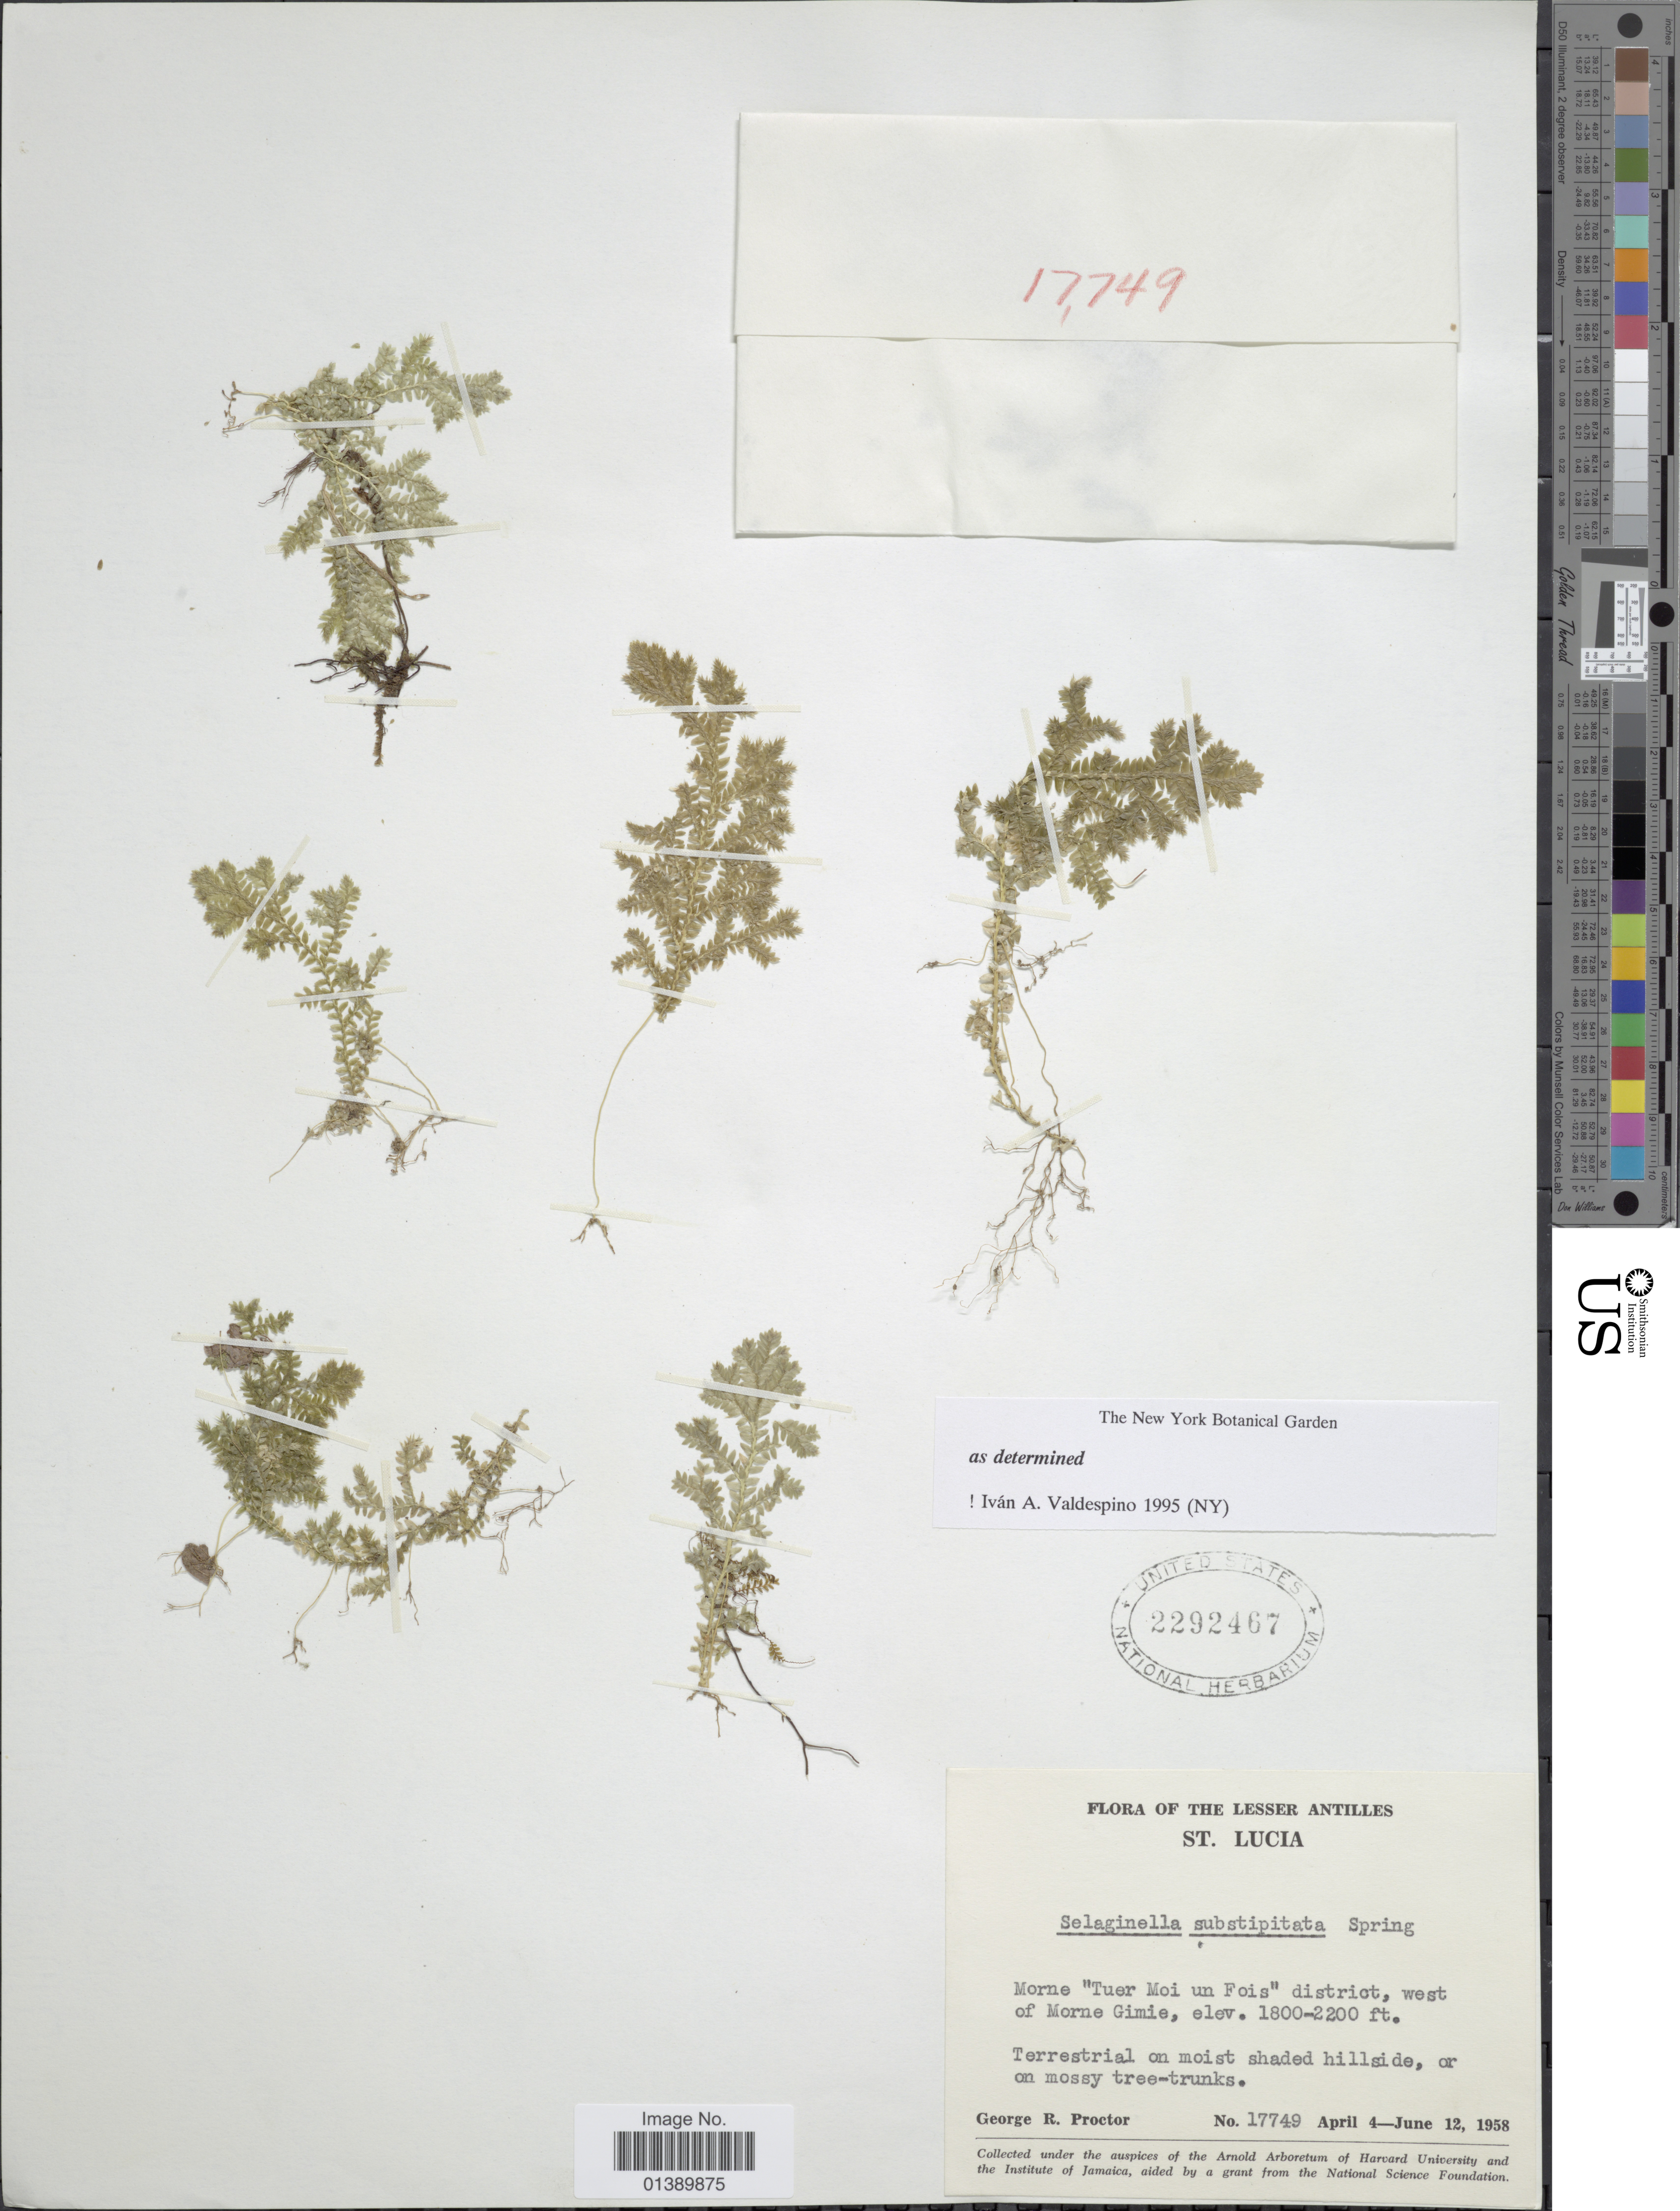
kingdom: Plantae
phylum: Tracheophyta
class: Lycopodiopsida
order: Selaginellales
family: Selaginellaceae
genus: Selaginella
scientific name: Selaginella substipitata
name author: Spring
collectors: G. R. Proctor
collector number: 17749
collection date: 1958-04-04/1958-06-12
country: St. Lucia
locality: The Lesser Antilles, Morne 'Tuer Moi un Fois' district, west of Morne Gimie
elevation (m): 549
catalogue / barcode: US 2292467